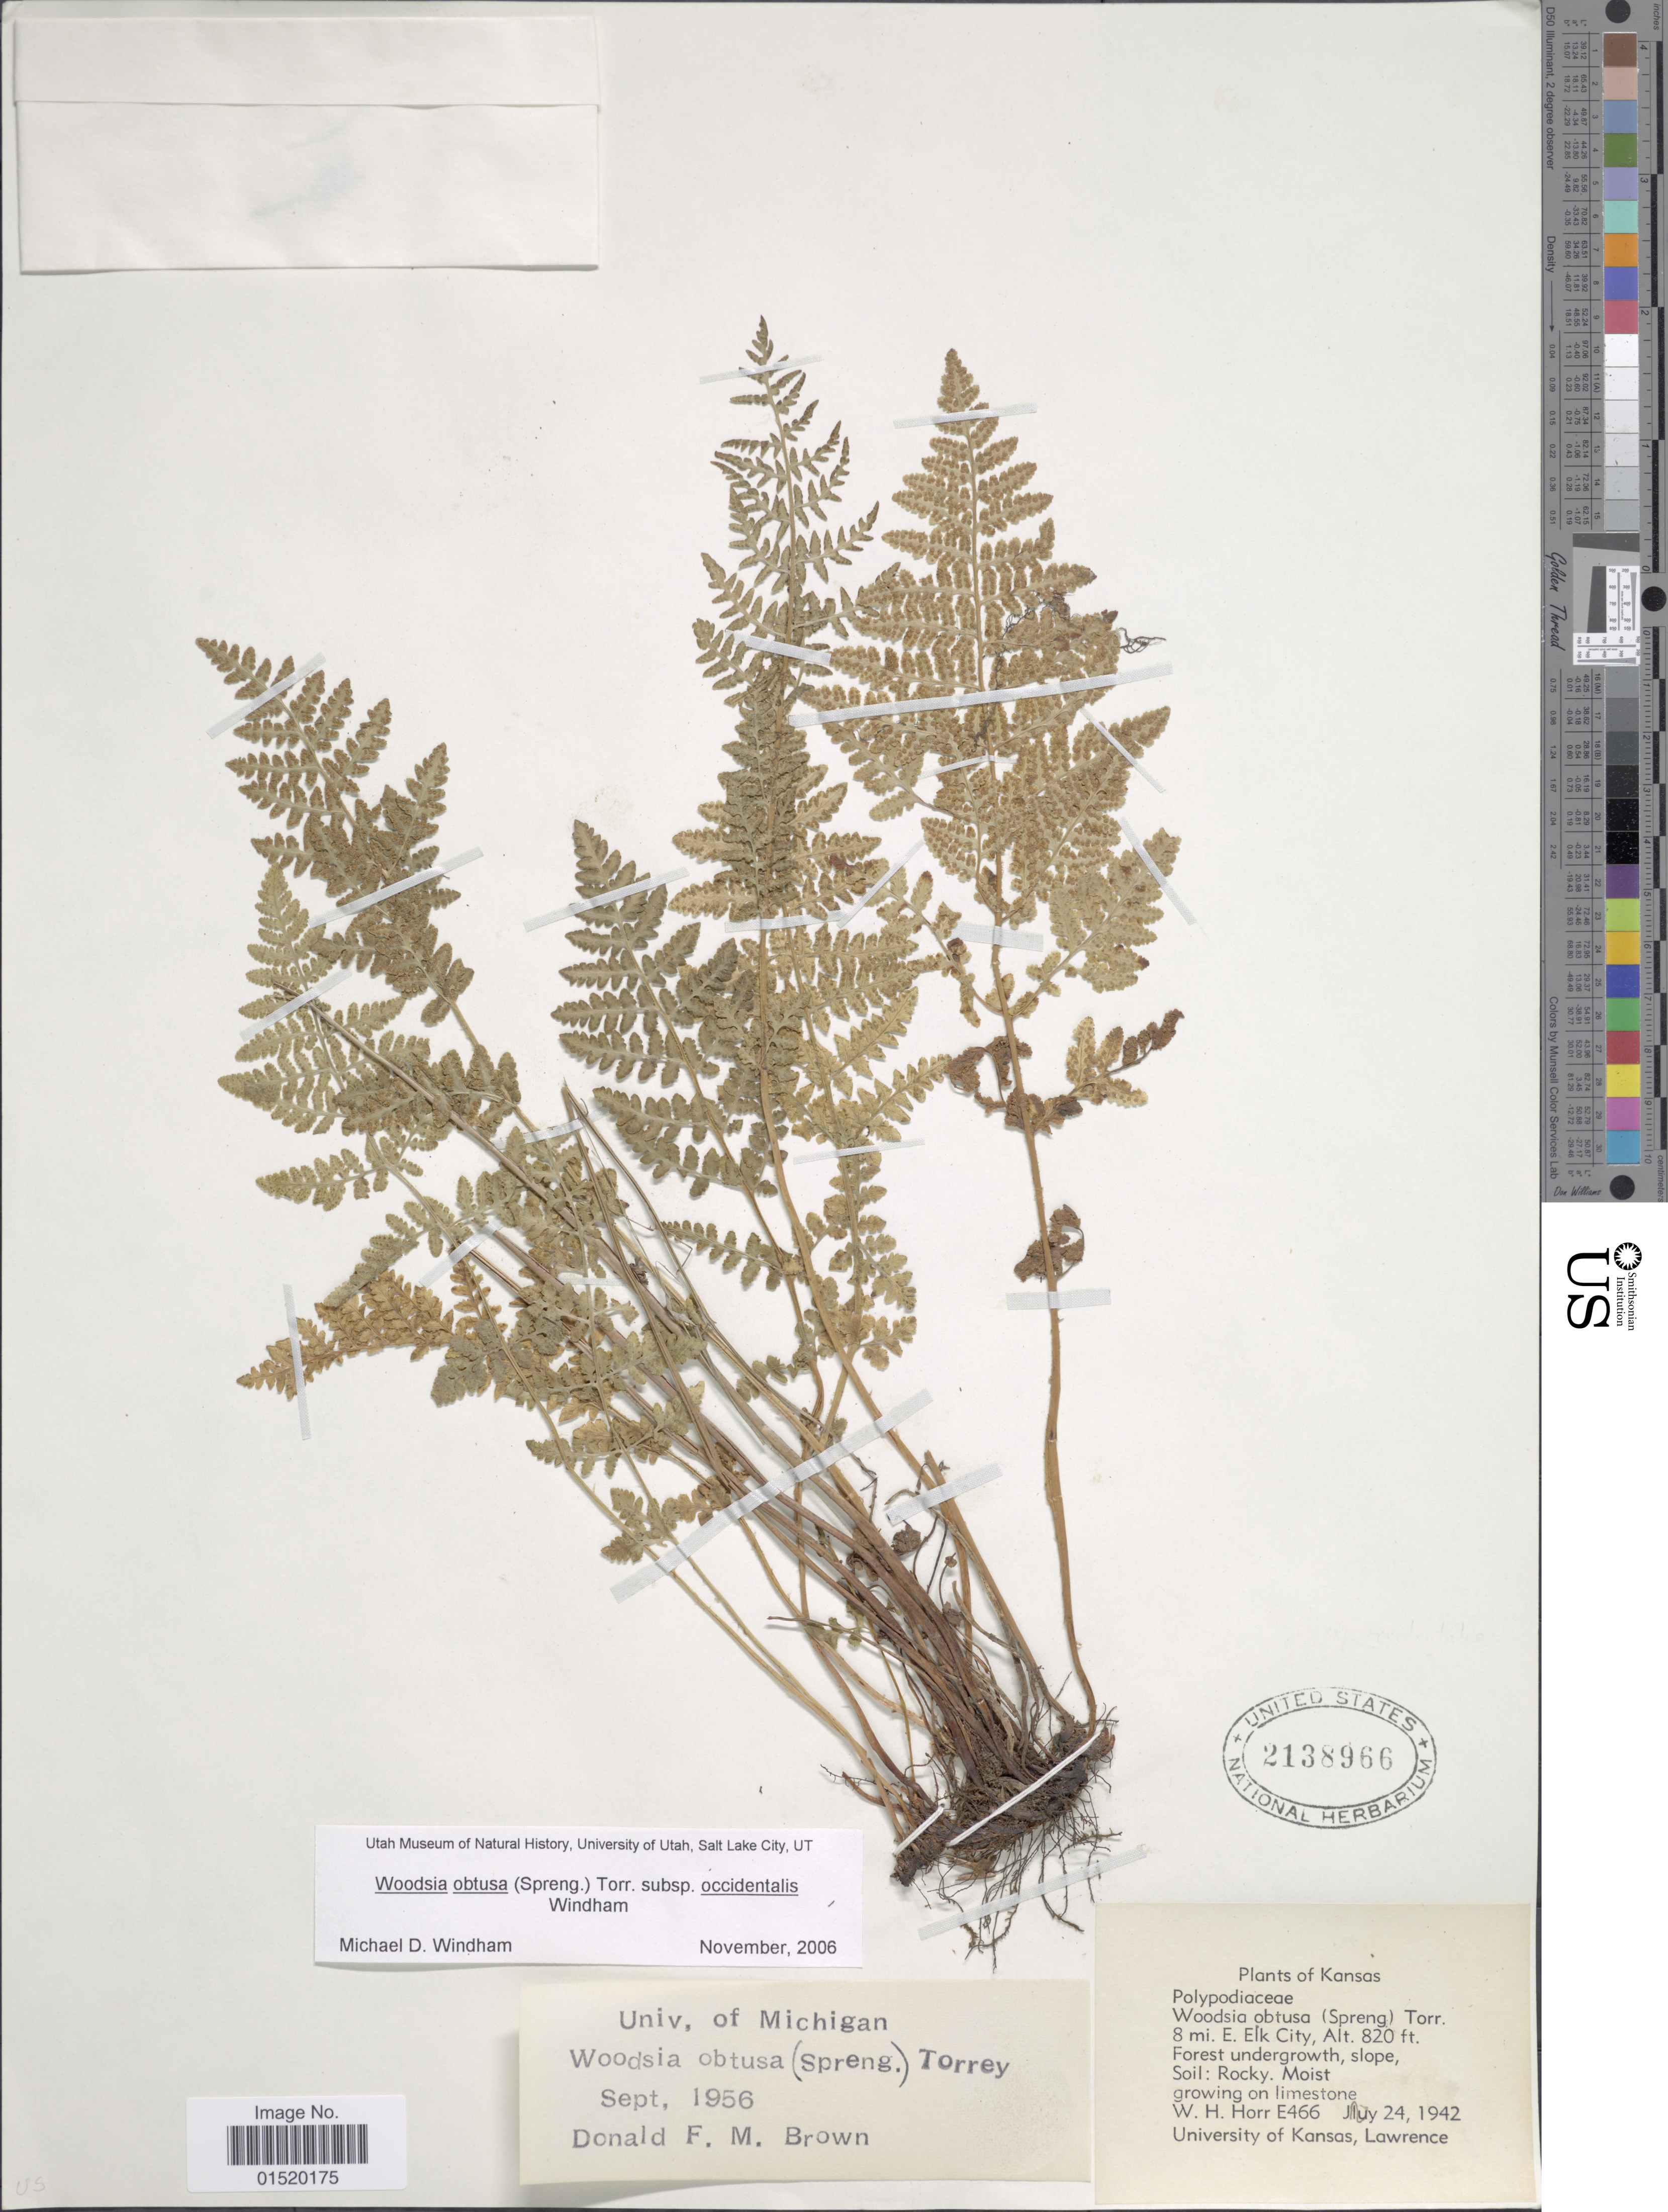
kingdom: Plantae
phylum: Tracheophyta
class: Polypodiopsida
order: Polypodiales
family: Woodsiaceae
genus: Woodsia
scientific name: Woodsia obtusa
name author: (Spreng.) Torr.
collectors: W. H. Horr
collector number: E466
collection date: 1942-07-24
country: United States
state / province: Kansas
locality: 8 mi. E. Elk City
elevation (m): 250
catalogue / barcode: US 2138966